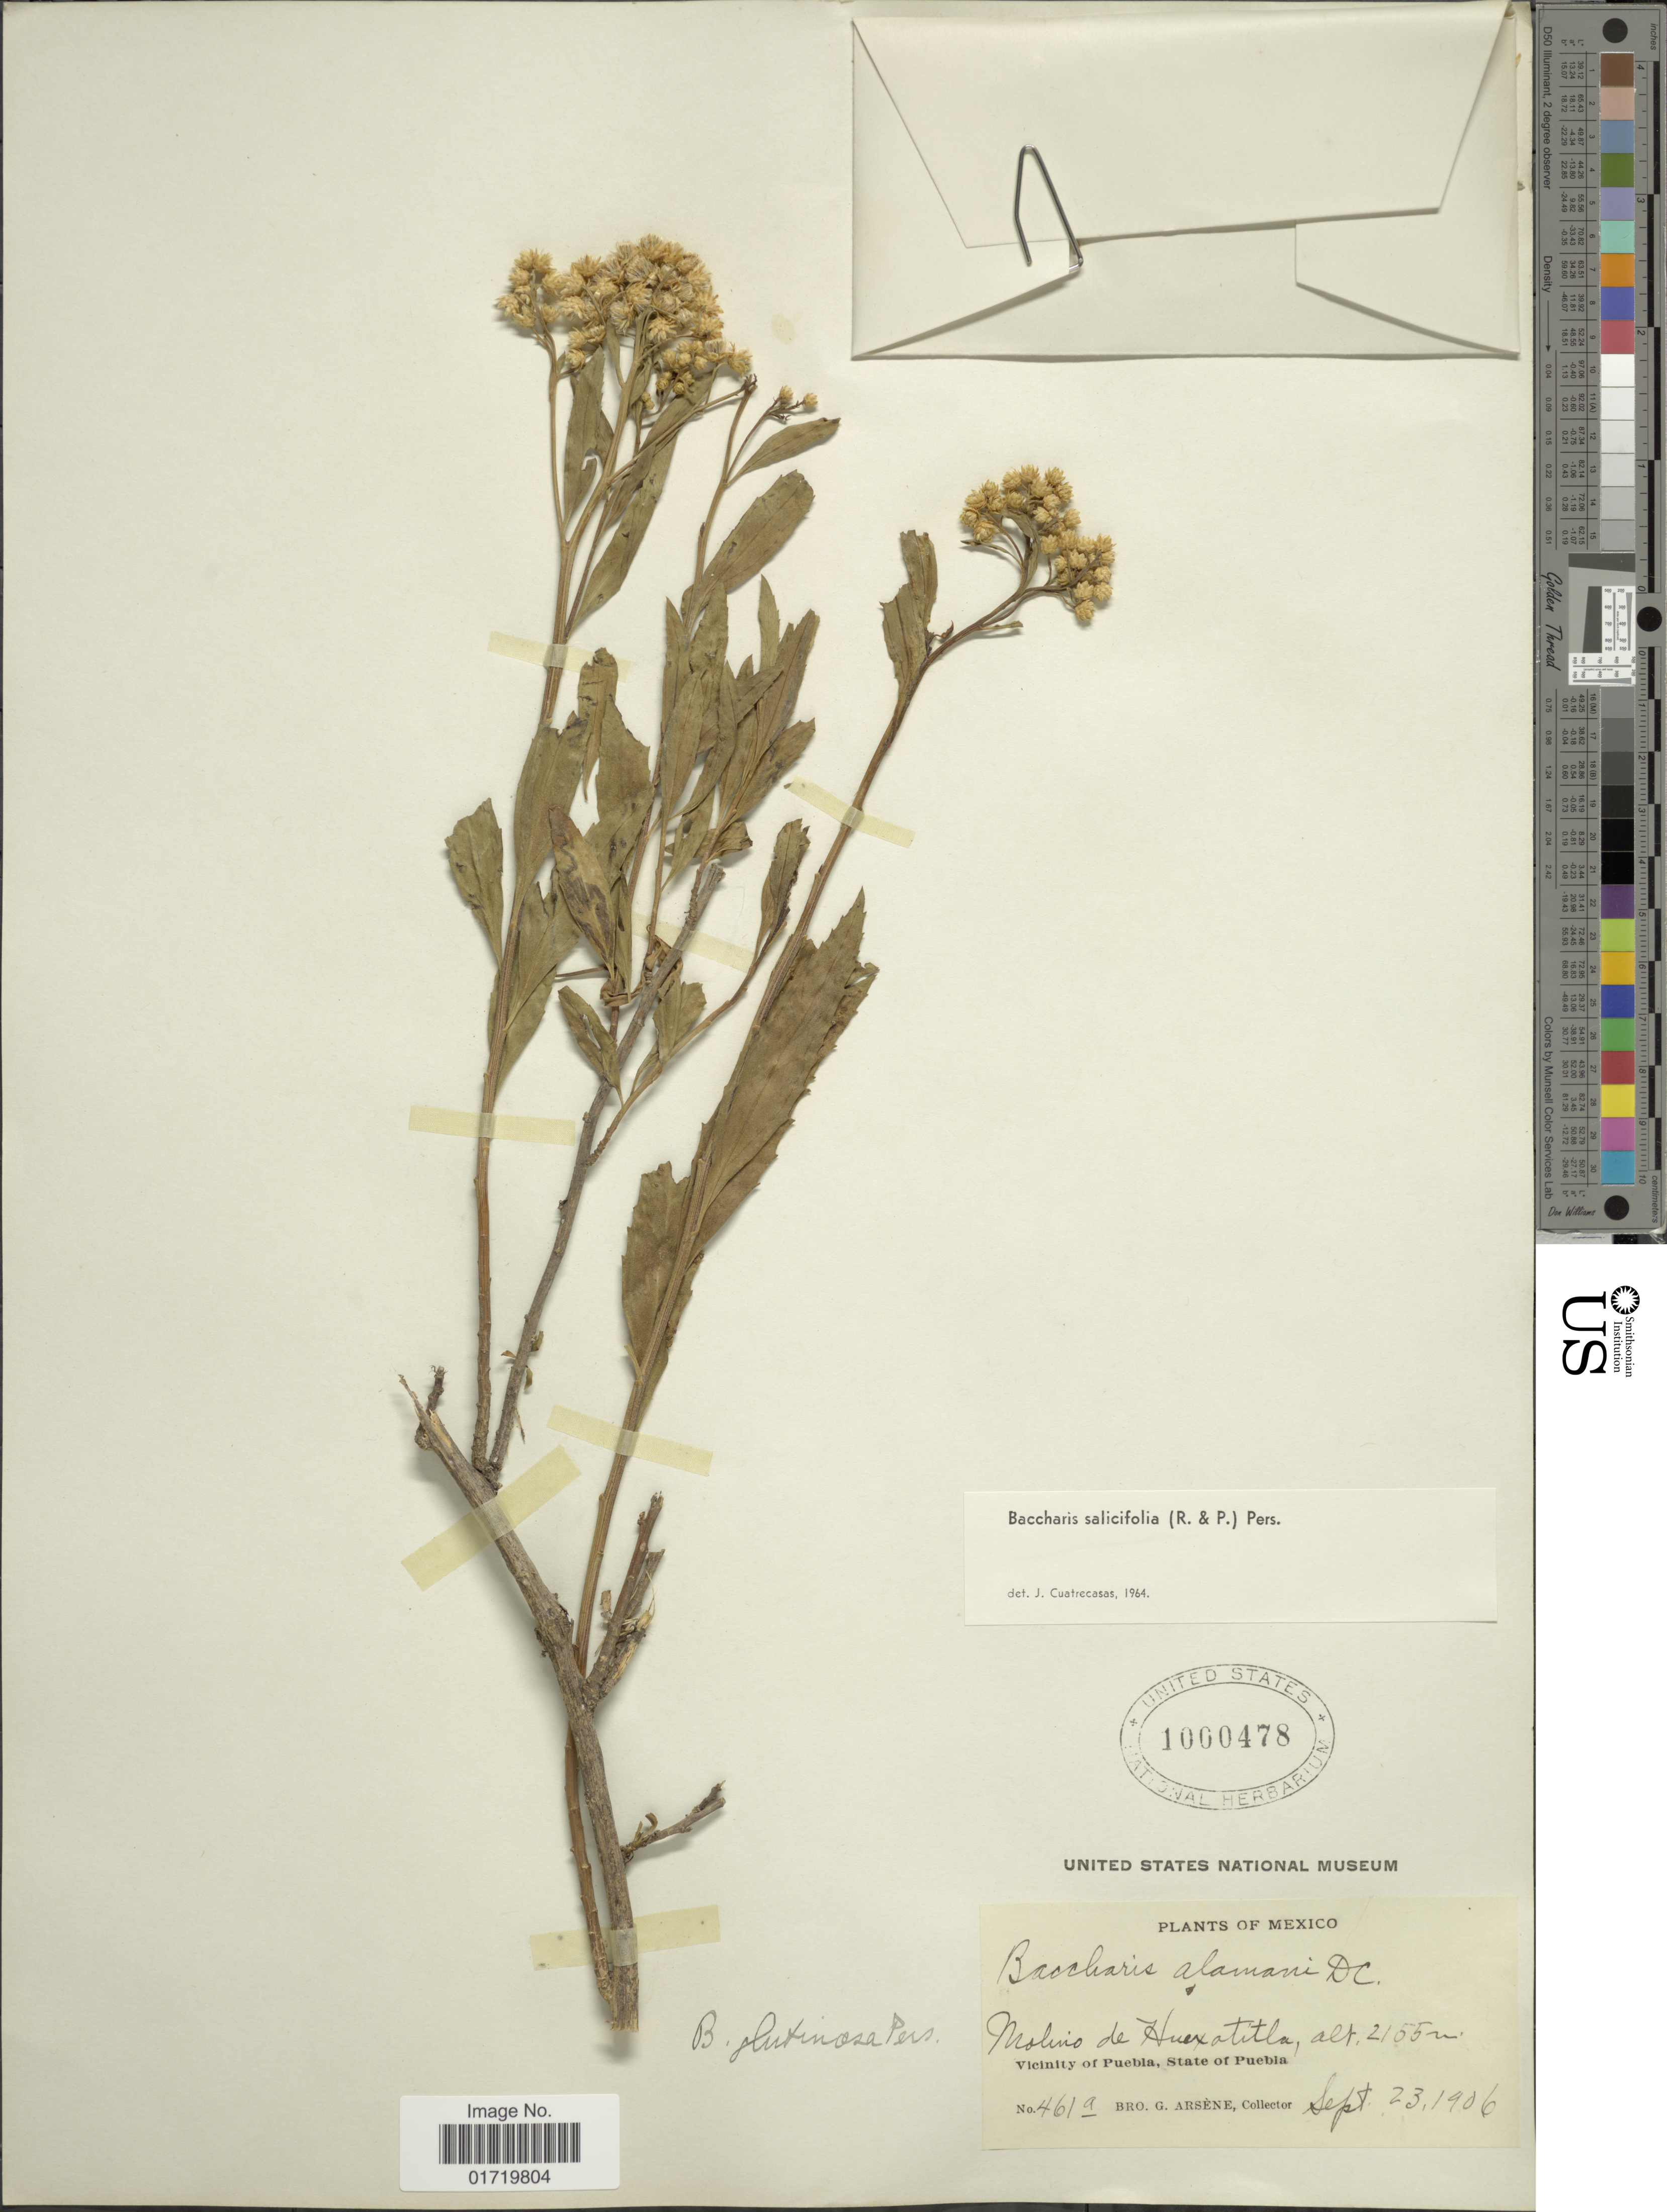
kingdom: Plantae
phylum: Tracheophyta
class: Magnoliopsida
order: Asterales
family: Asteraceae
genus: Baccharis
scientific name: Baccharis salicifolia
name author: (Ruiz & Pav.) Pers.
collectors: Bro. G. Arsène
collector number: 461a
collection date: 1906-09-23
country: Mexico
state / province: Puebla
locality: Molino de Huexatitla, Vicinity of Puebla, State of Puebla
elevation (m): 2155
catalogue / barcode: US 1000475